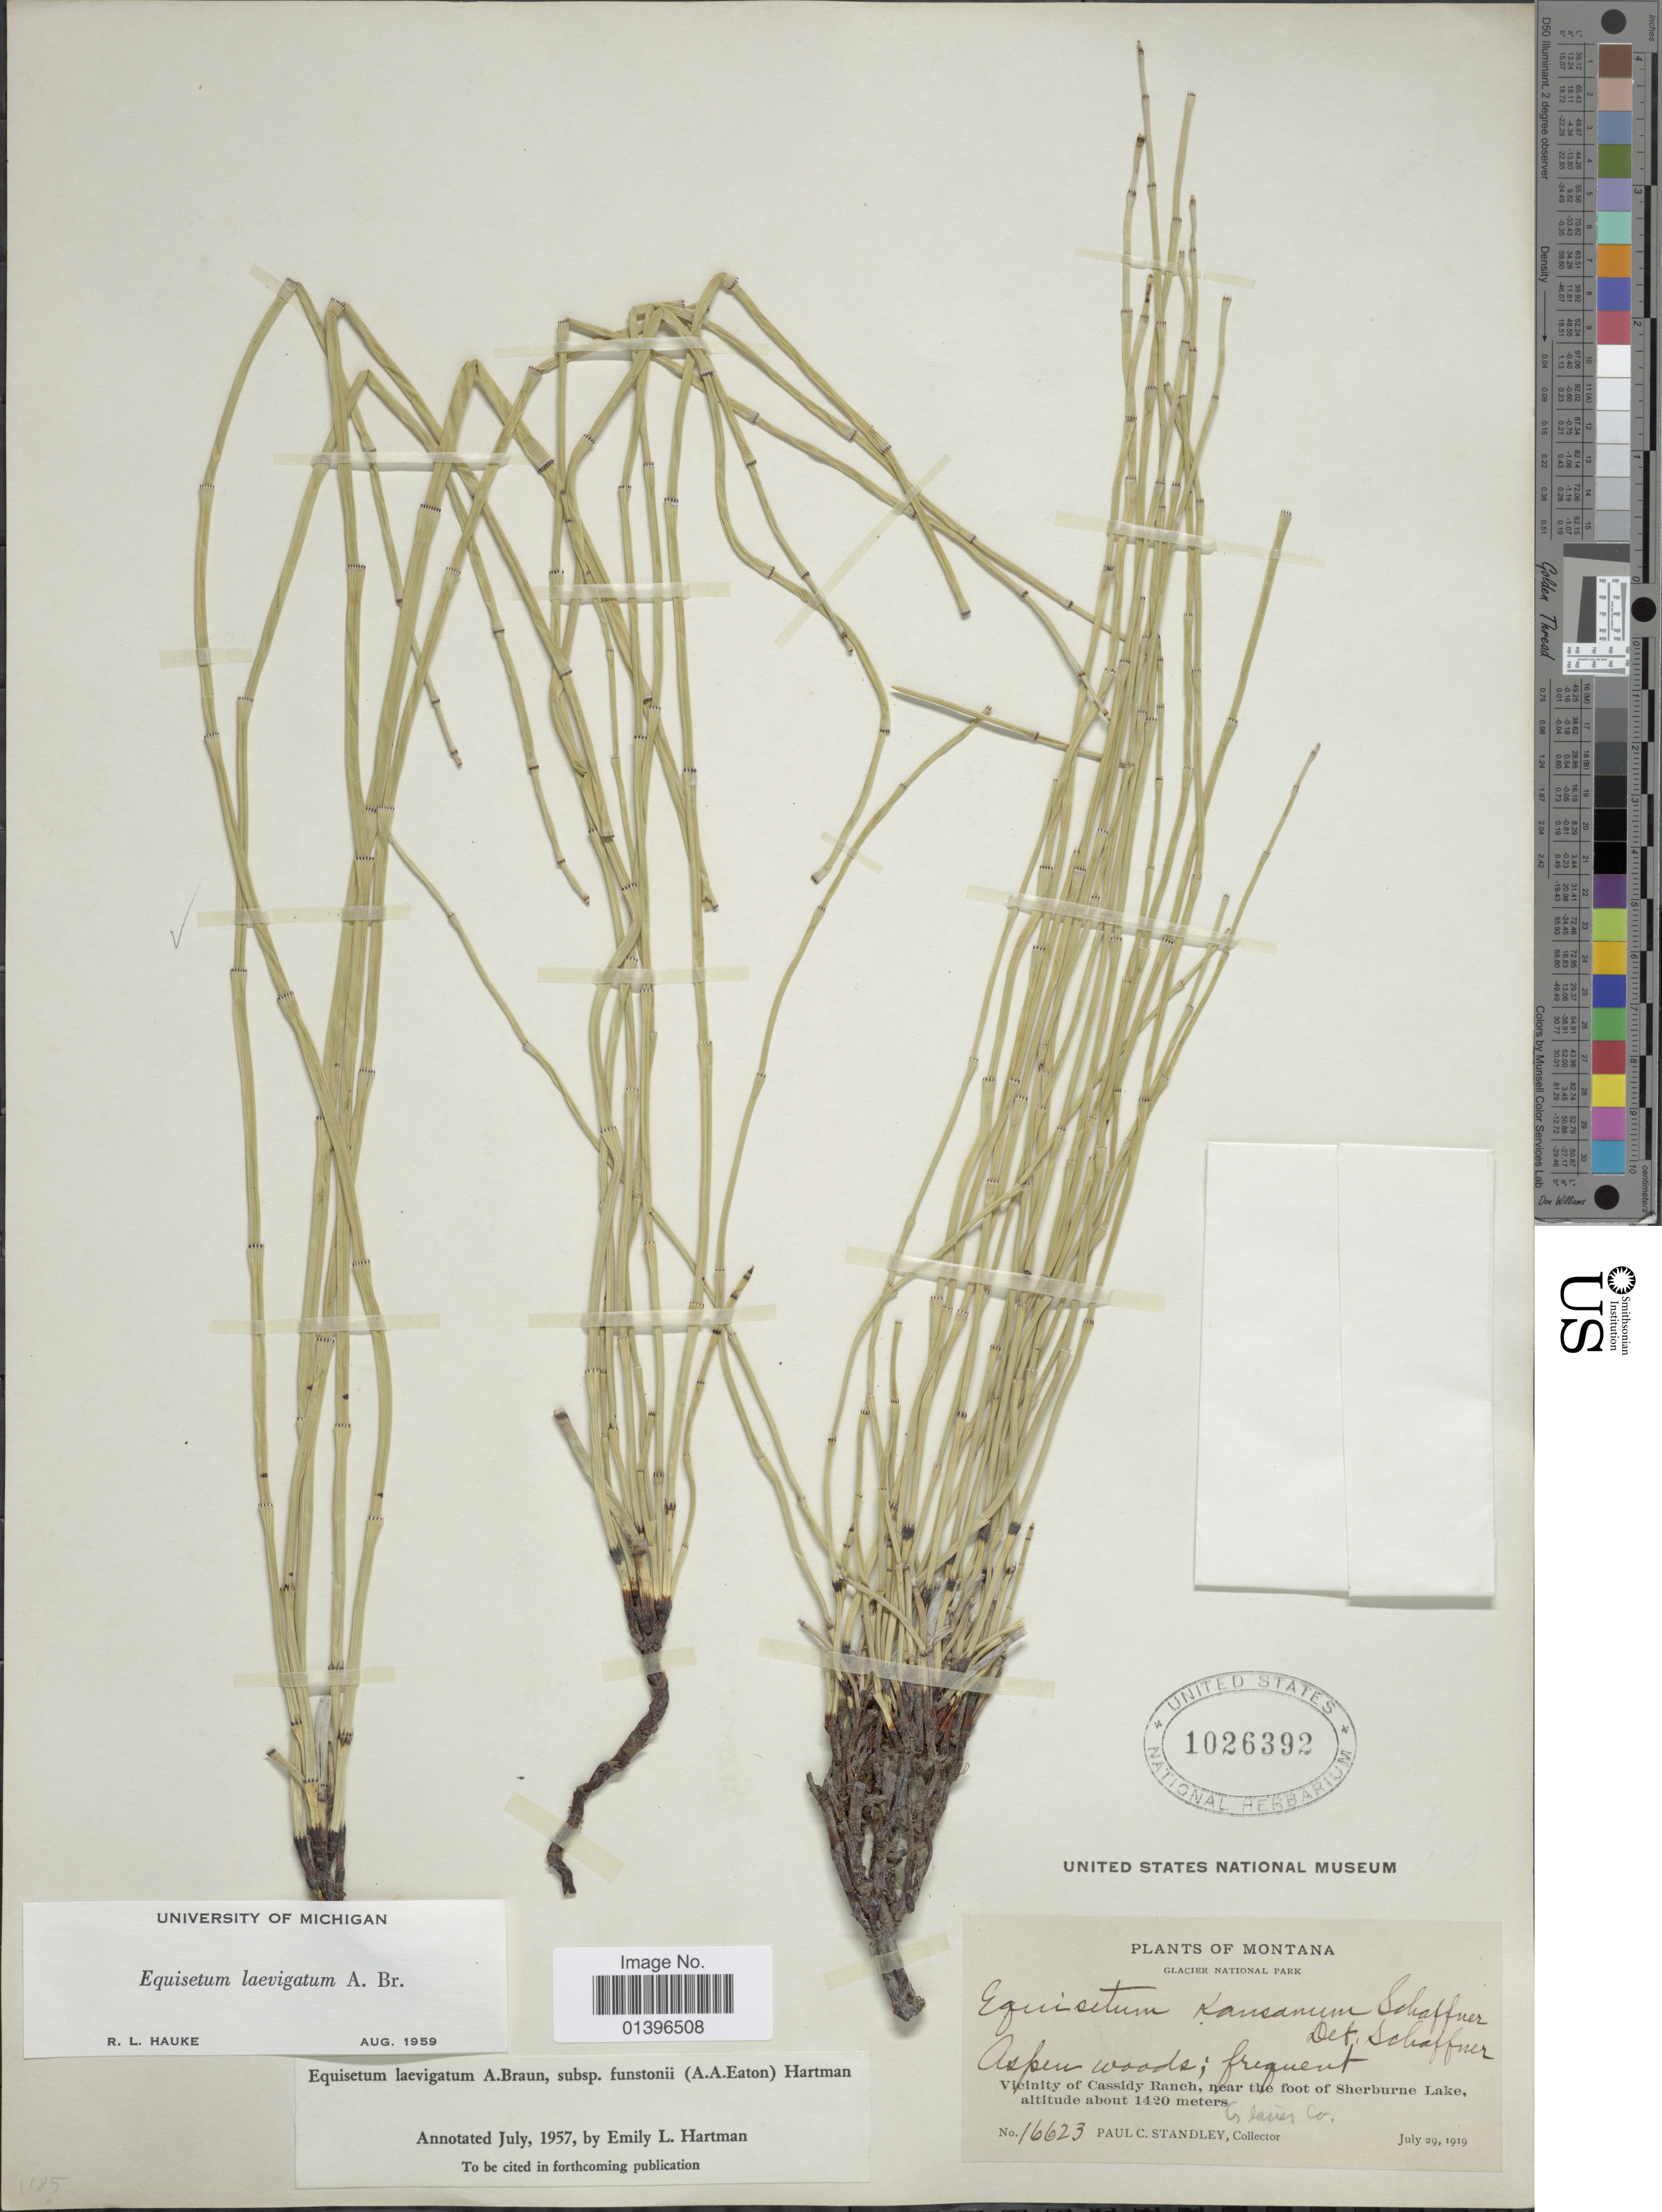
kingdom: Plantae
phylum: Tracheophyta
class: Polypodiopsida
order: Equisetales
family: Equisetaceae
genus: Equisetum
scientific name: Equisetum laevigatum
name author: A. Braun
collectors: P. C. Standley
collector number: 16623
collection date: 1919-07-29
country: United States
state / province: Montana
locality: Glacier National Park. Vicinity of Cassidy Ranch, near the foot of Sherburne Lake, Glacier Co.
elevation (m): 1420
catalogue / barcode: US 1026392